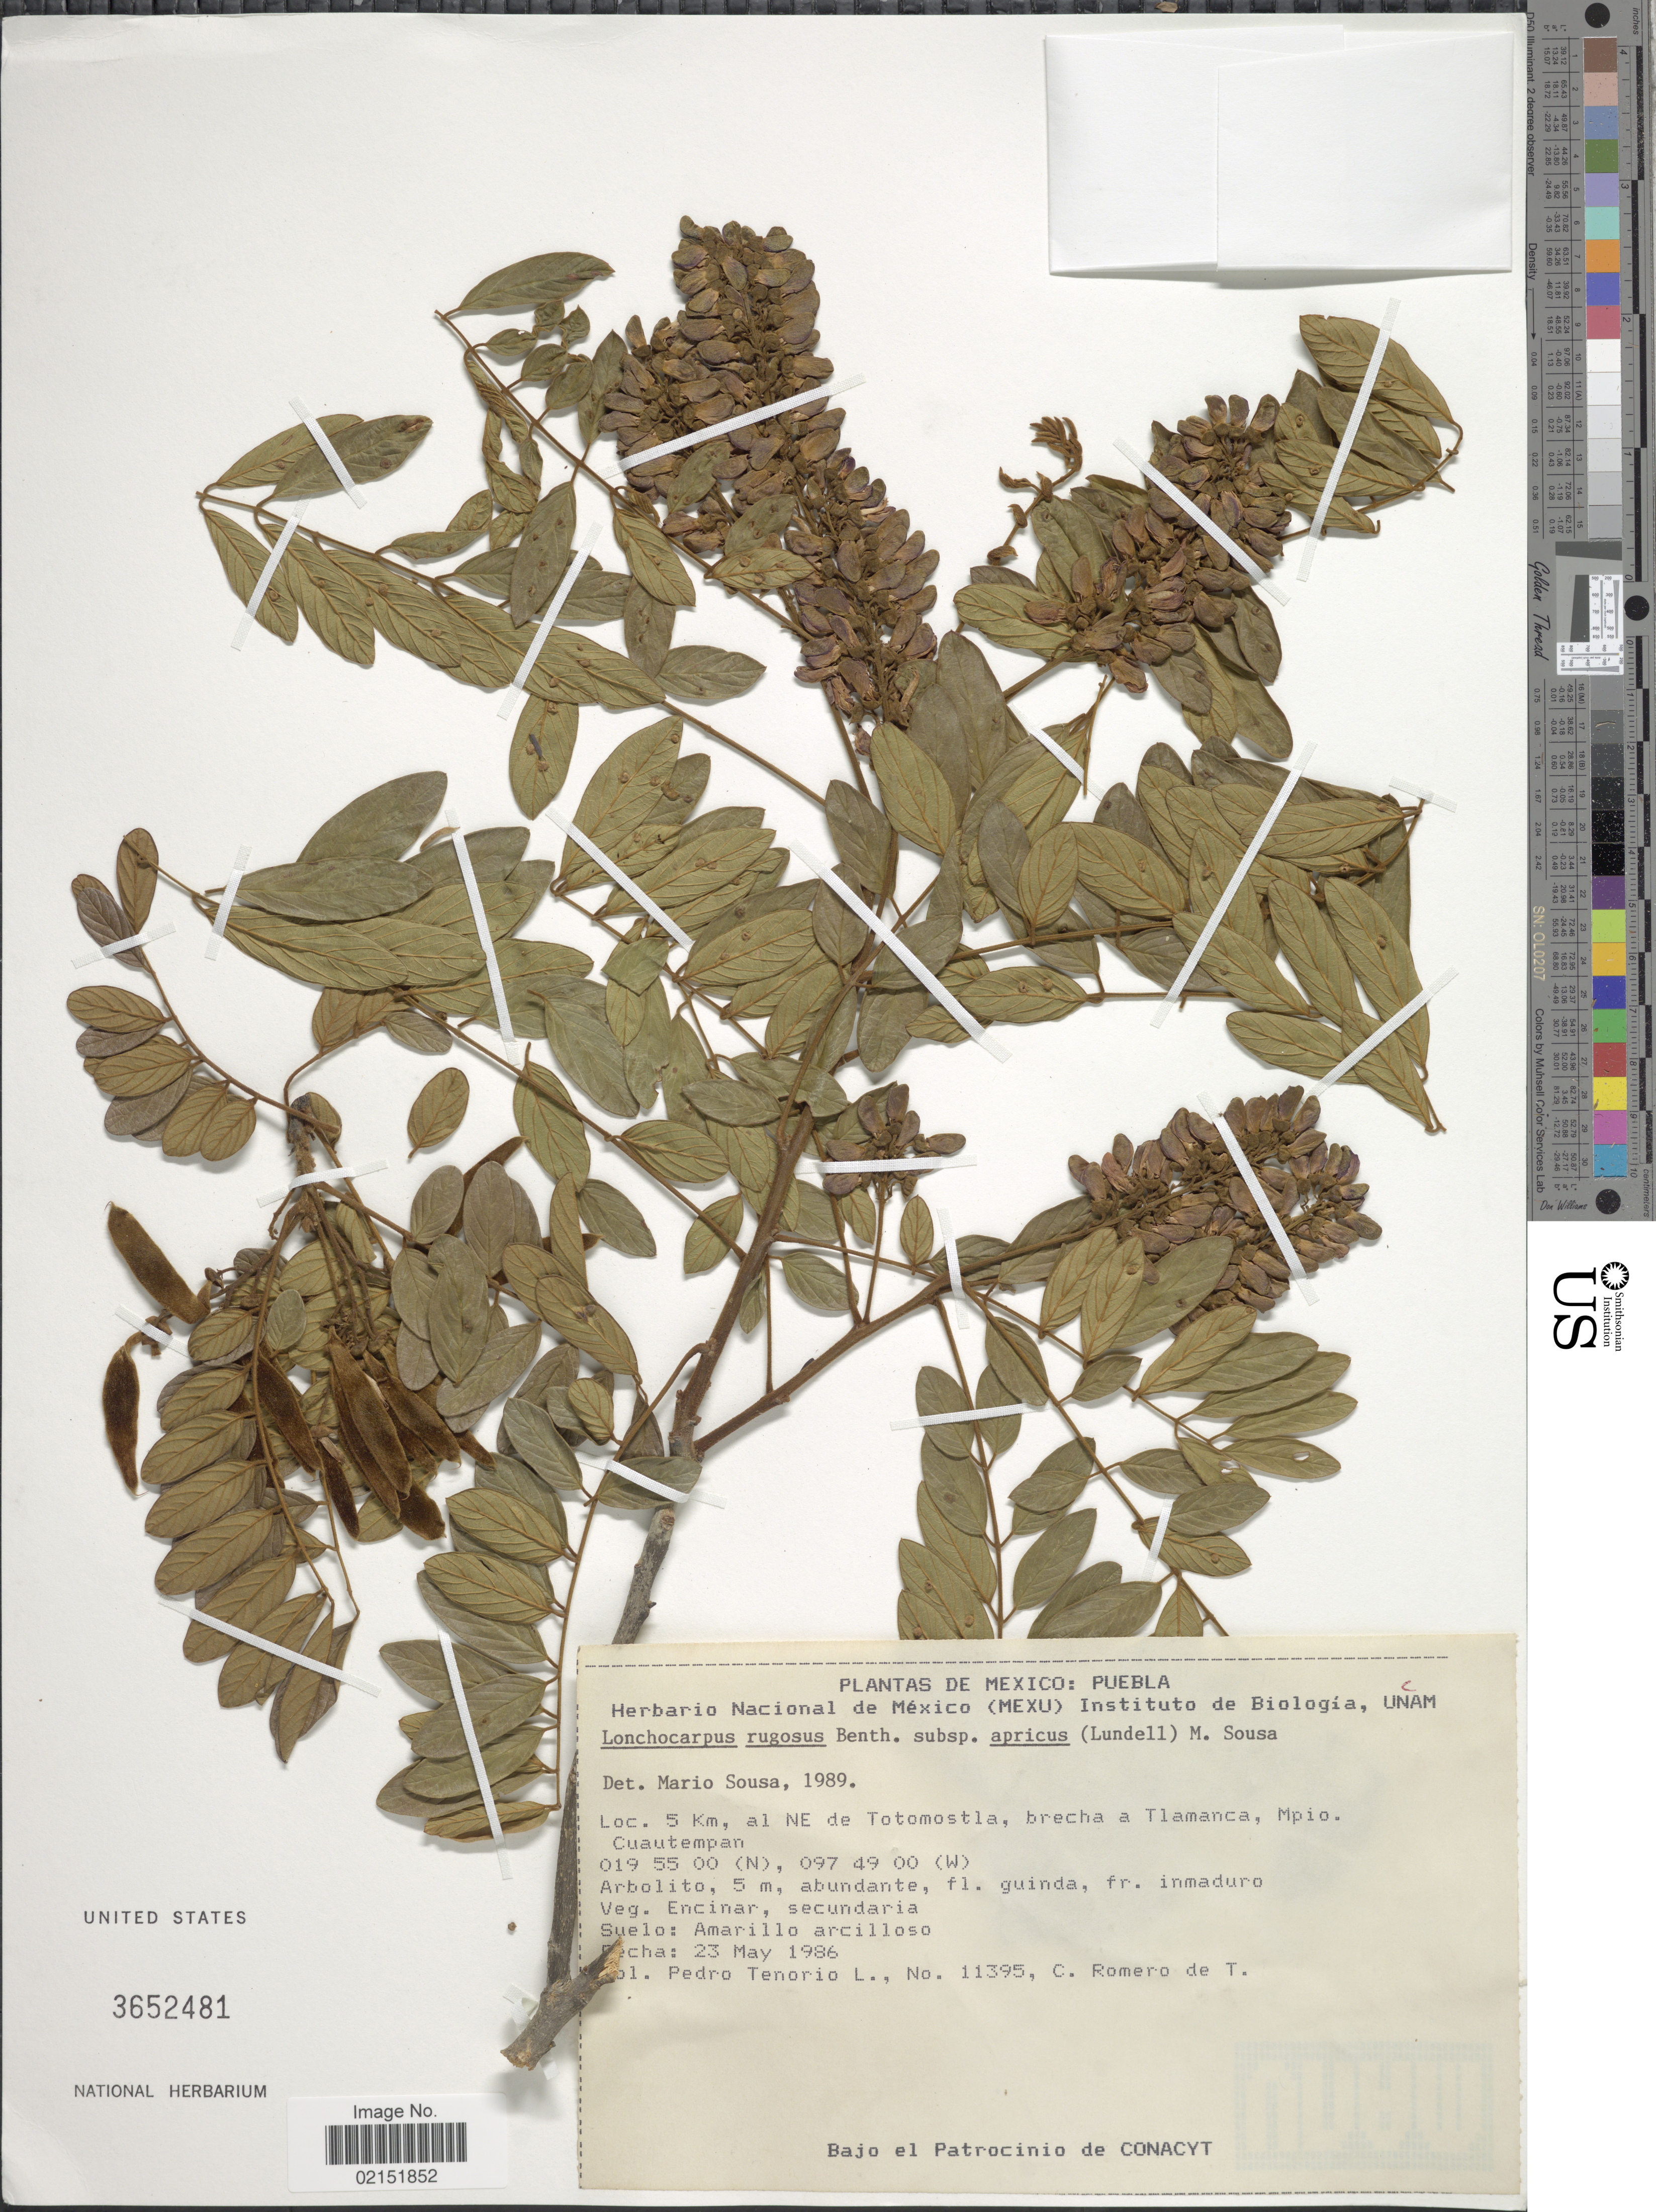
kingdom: Plantae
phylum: Tracheophyta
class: Magnoliopsida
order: Fabales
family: Fabaceae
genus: Lonchocarpus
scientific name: Lonchocarpus rugosus subsp. apricus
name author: (Lundell) M. Sousa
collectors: P. Tenorio L. & C. Romero de T.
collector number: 11395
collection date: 1986-05-23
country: Mexico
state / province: Puebla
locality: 5 km, al NE de Totmostla, brech a Tlamanca, Mpio. Cuautempan, Veg, Encinar, secundaria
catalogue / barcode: US 3652481